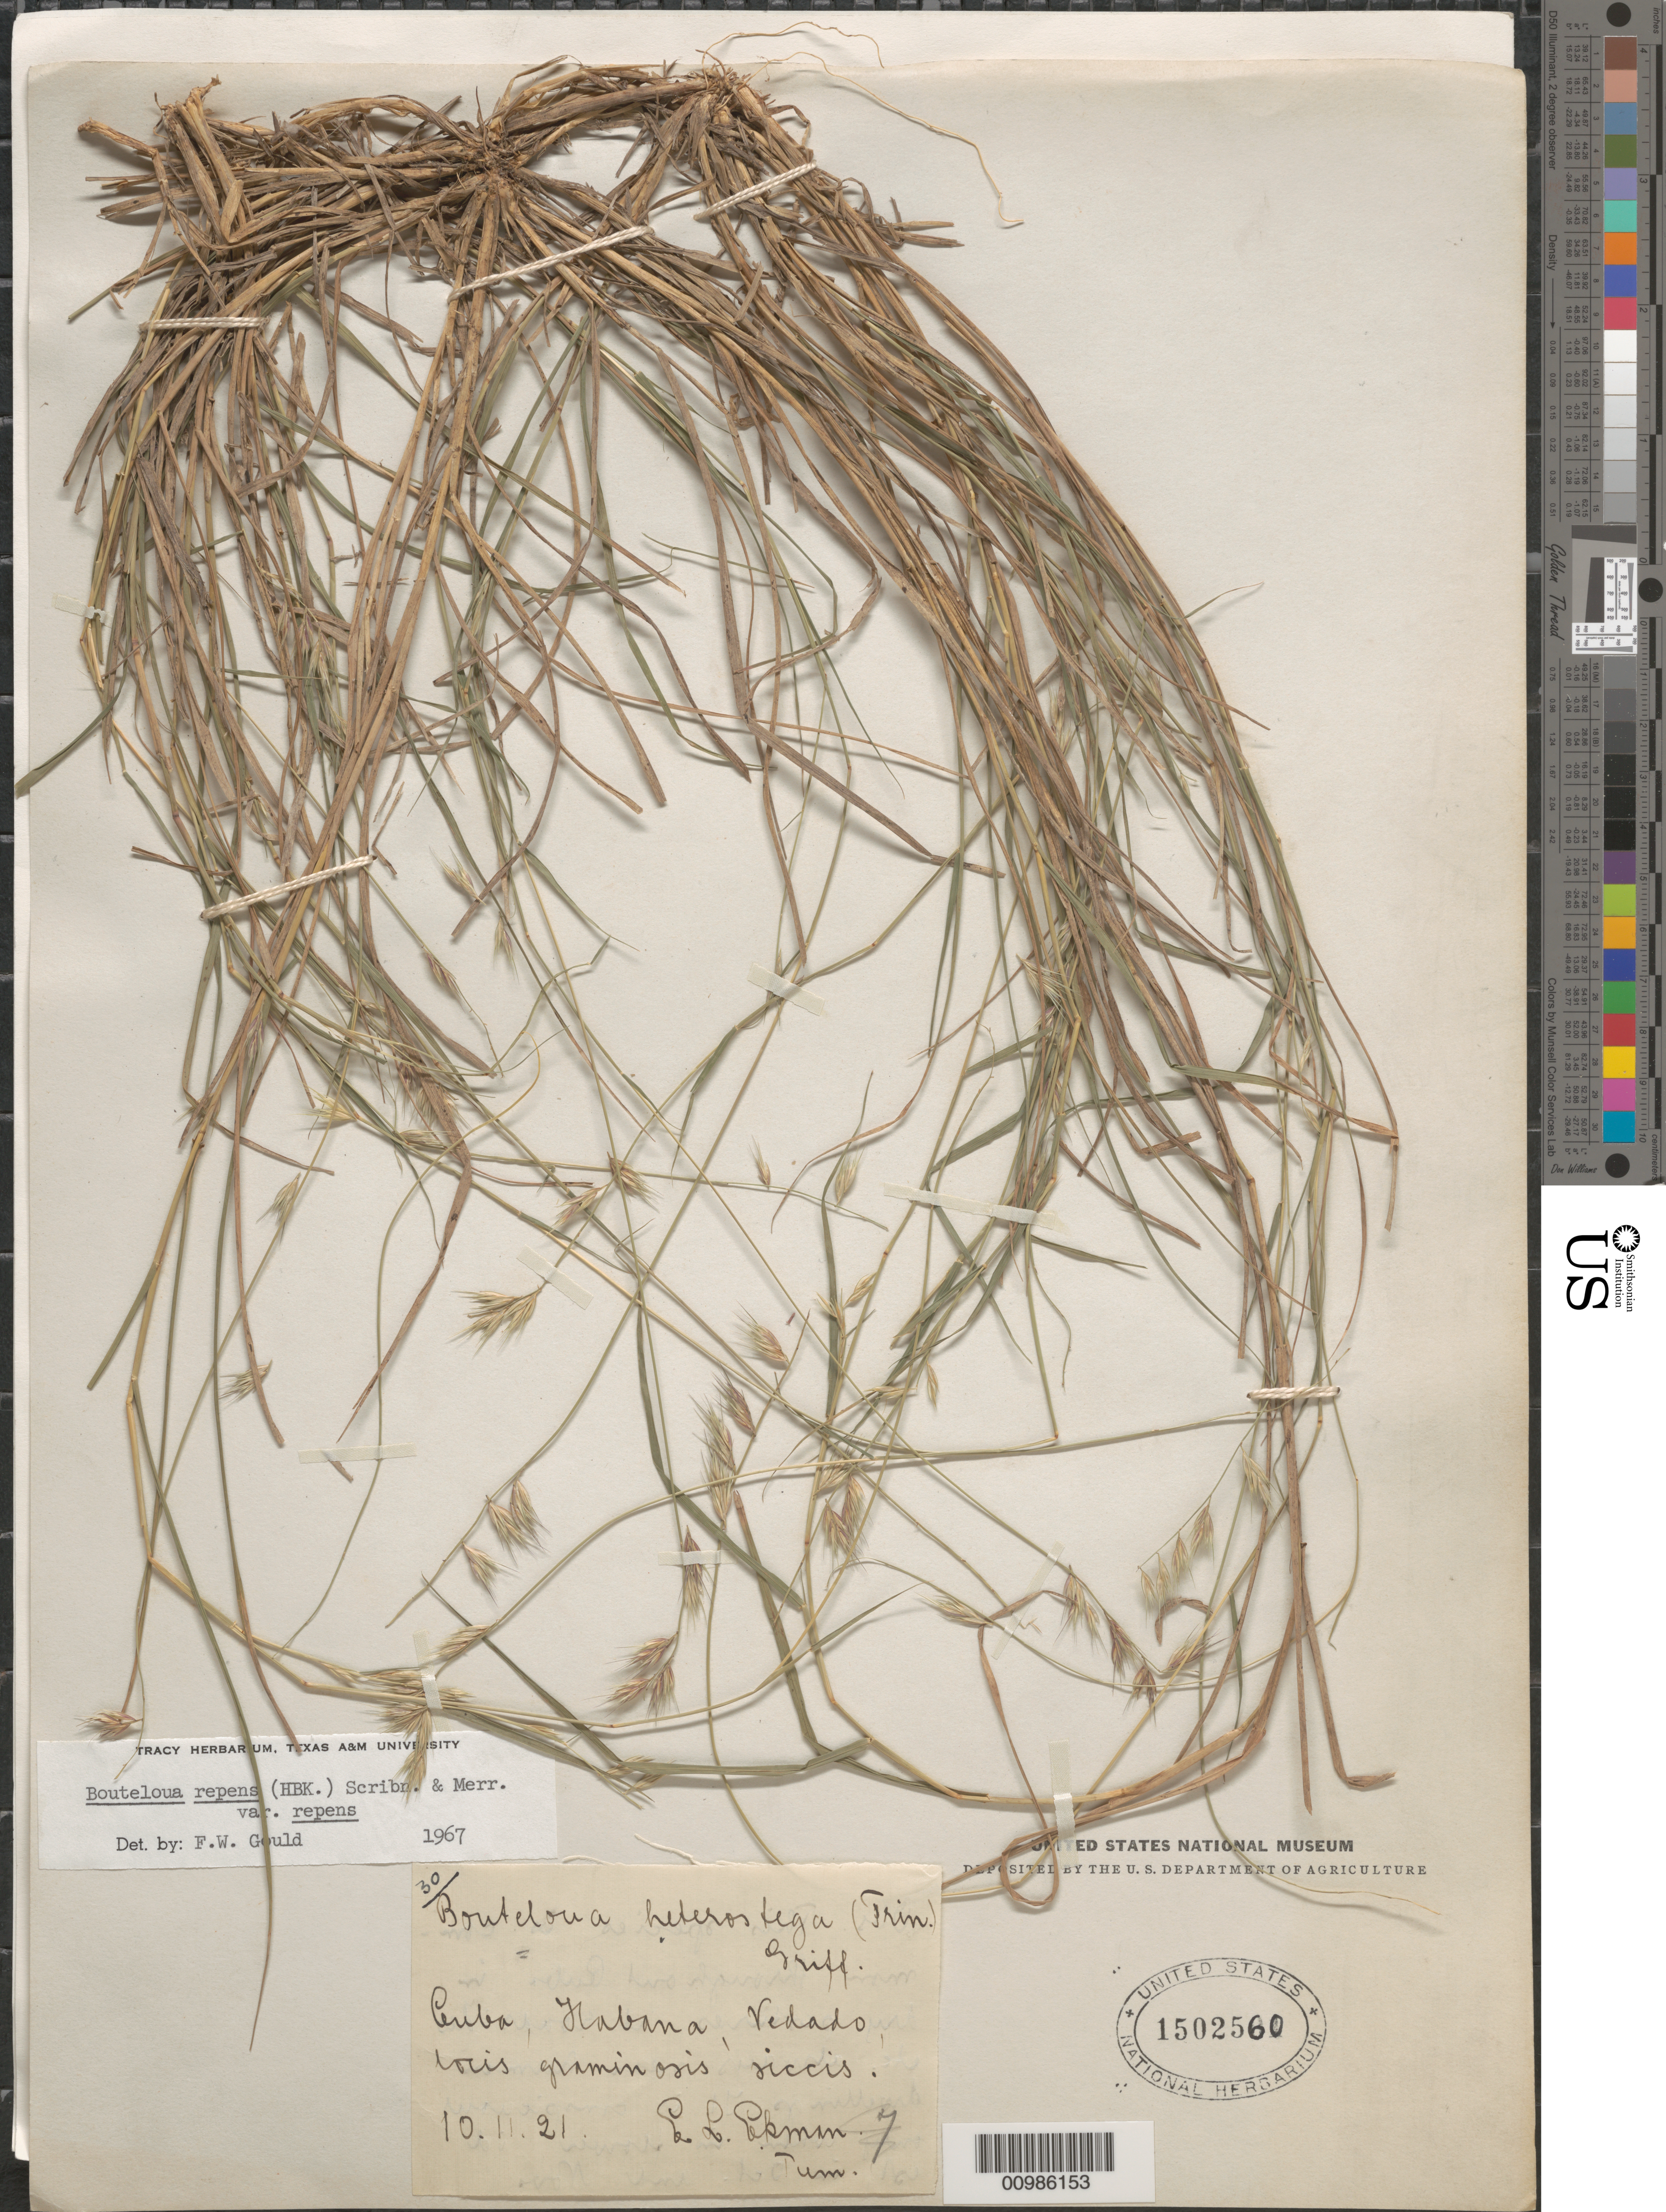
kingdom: Plantae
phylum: Tracheophyta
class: Liliopsida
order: Poales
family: Poaceae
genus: Bouteloua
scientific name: Bouteloua repens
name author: (Kunth) Scribn. & Merr.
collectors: E. L. Ekman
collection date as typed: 11 Oct 1921 or10 Nov 1921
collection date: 1921-10-11 or 1921-11-10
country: Cuba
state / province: La Habana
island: Cuba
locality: Vedado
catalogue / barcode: US 1502560